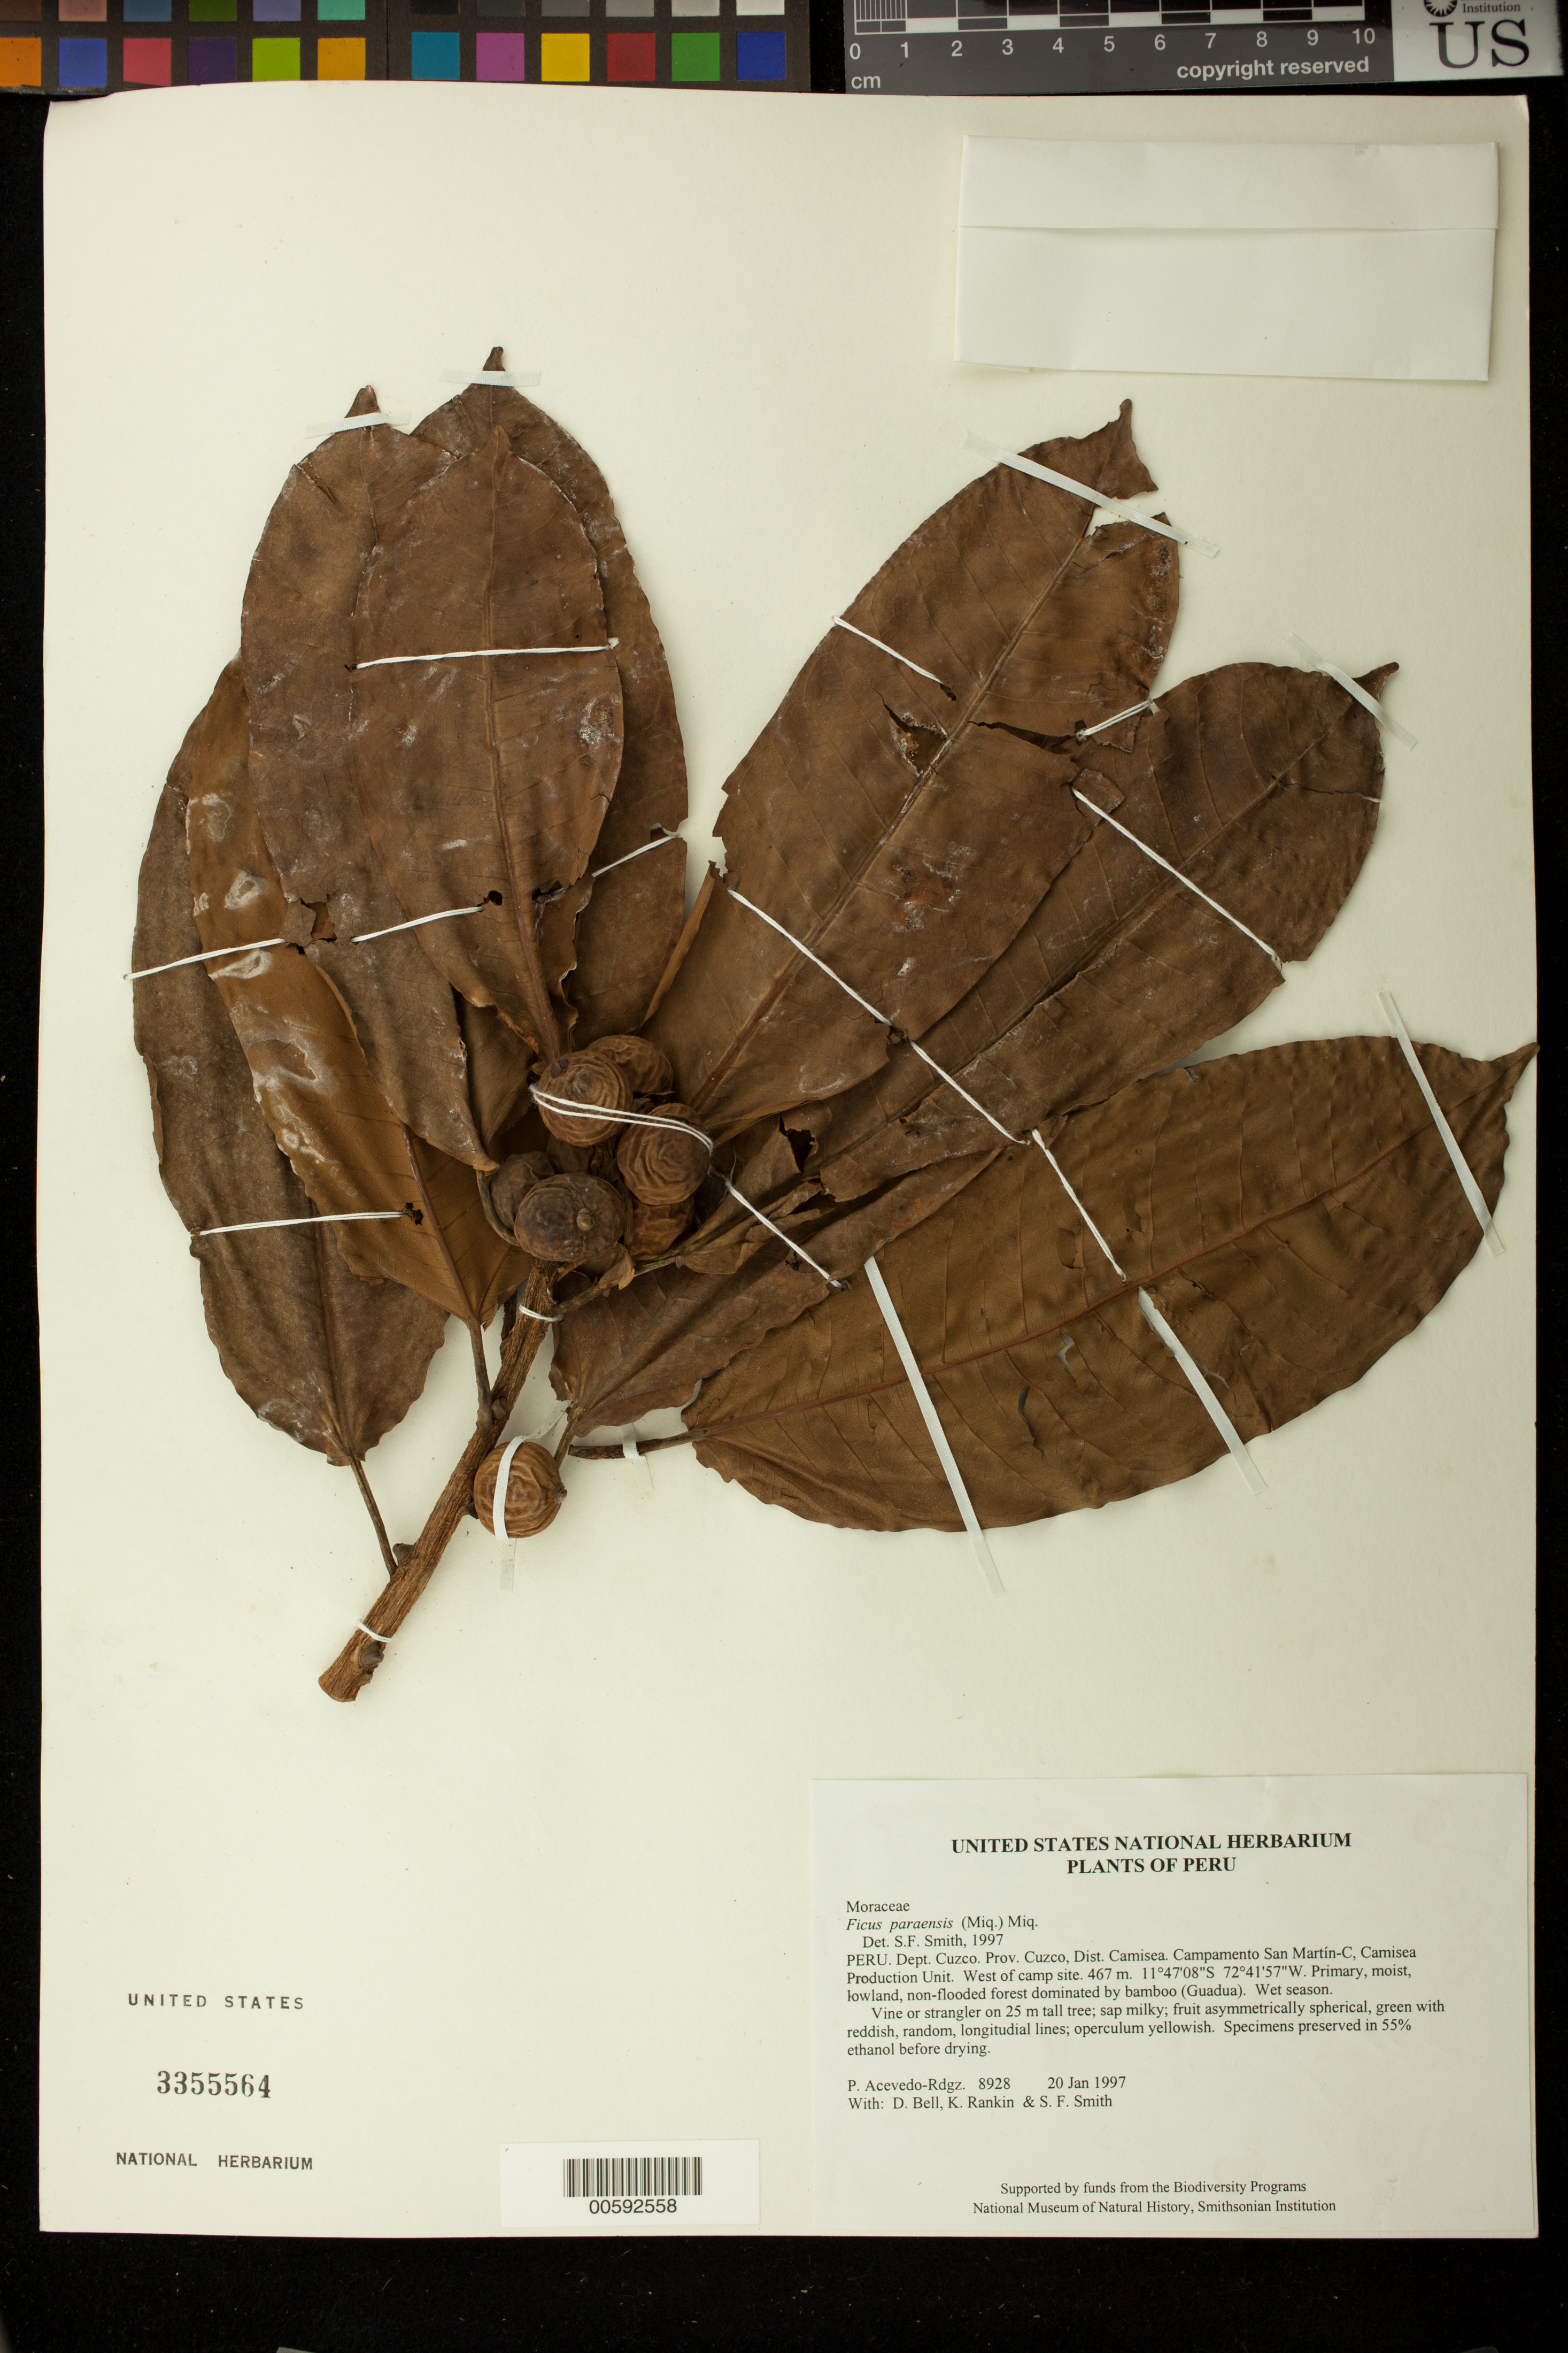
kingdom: Plantae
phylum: Tracheophyta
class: Magnoliopsida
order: Rosales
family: Moraceae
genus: Ficus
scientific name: Ficus paraensis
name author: (Miq.) Miq.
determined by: Smith, Stephen F., (US), NMNH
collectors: P. Acevedo-Rodr., D. A. Bell, K. B. Rankin & S.F. Smith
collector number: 8928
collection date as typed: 20 Jan 1997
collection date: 1997-01-20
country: Peru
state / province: Cusco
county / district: Cusco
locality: Districto Camisea, Campamento San Martín-C, Camisea Production Unit. West of camp site.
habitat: Primary, moist, lowland, non-flooded forest dominated by bamboo (Guadua). Wet season.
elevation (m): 467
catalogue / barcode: US 3355564